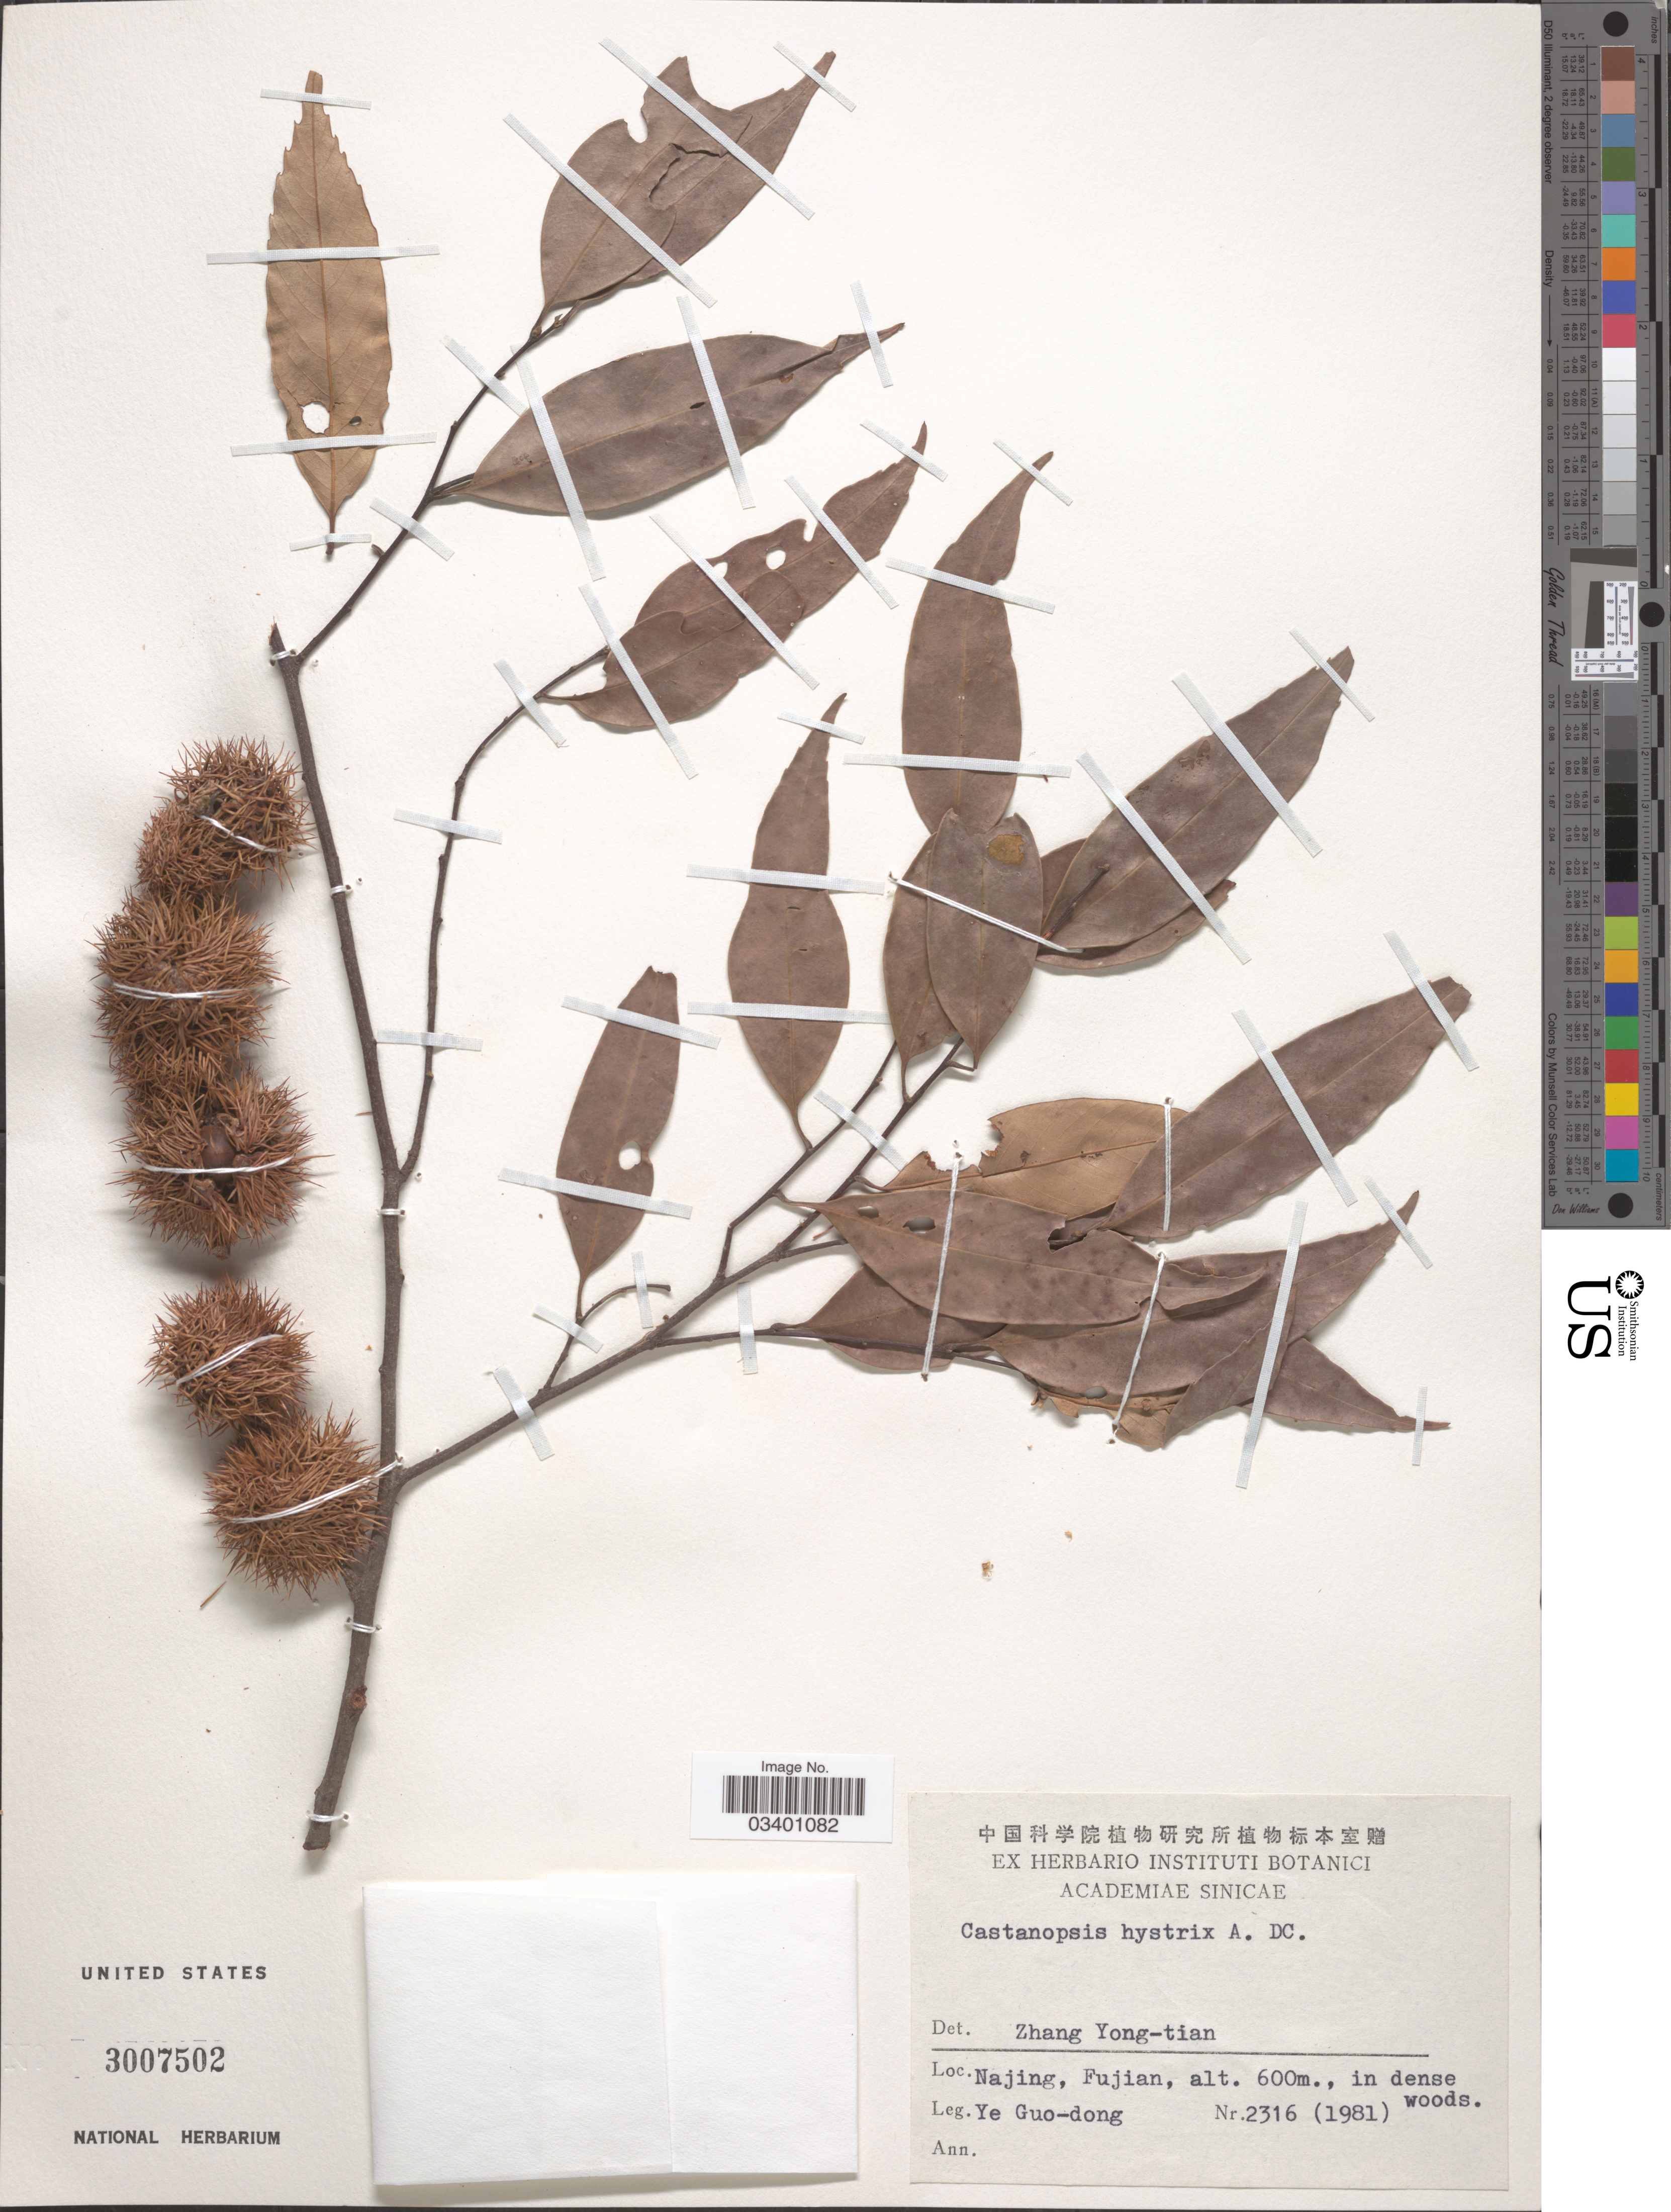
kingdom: Plantae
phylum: Tracheophyta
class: Magnoliopsida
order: Fagales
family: Fagaceae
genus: Castanopsis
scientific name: Castanopsis hystrix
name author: Hook. f. & Thomson ex A. DC.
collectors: Y. Guo-dong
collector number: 2316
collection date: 1981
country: China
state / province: Fujian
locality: Najing, Fujian.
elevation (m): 600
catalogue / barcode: US 3007502